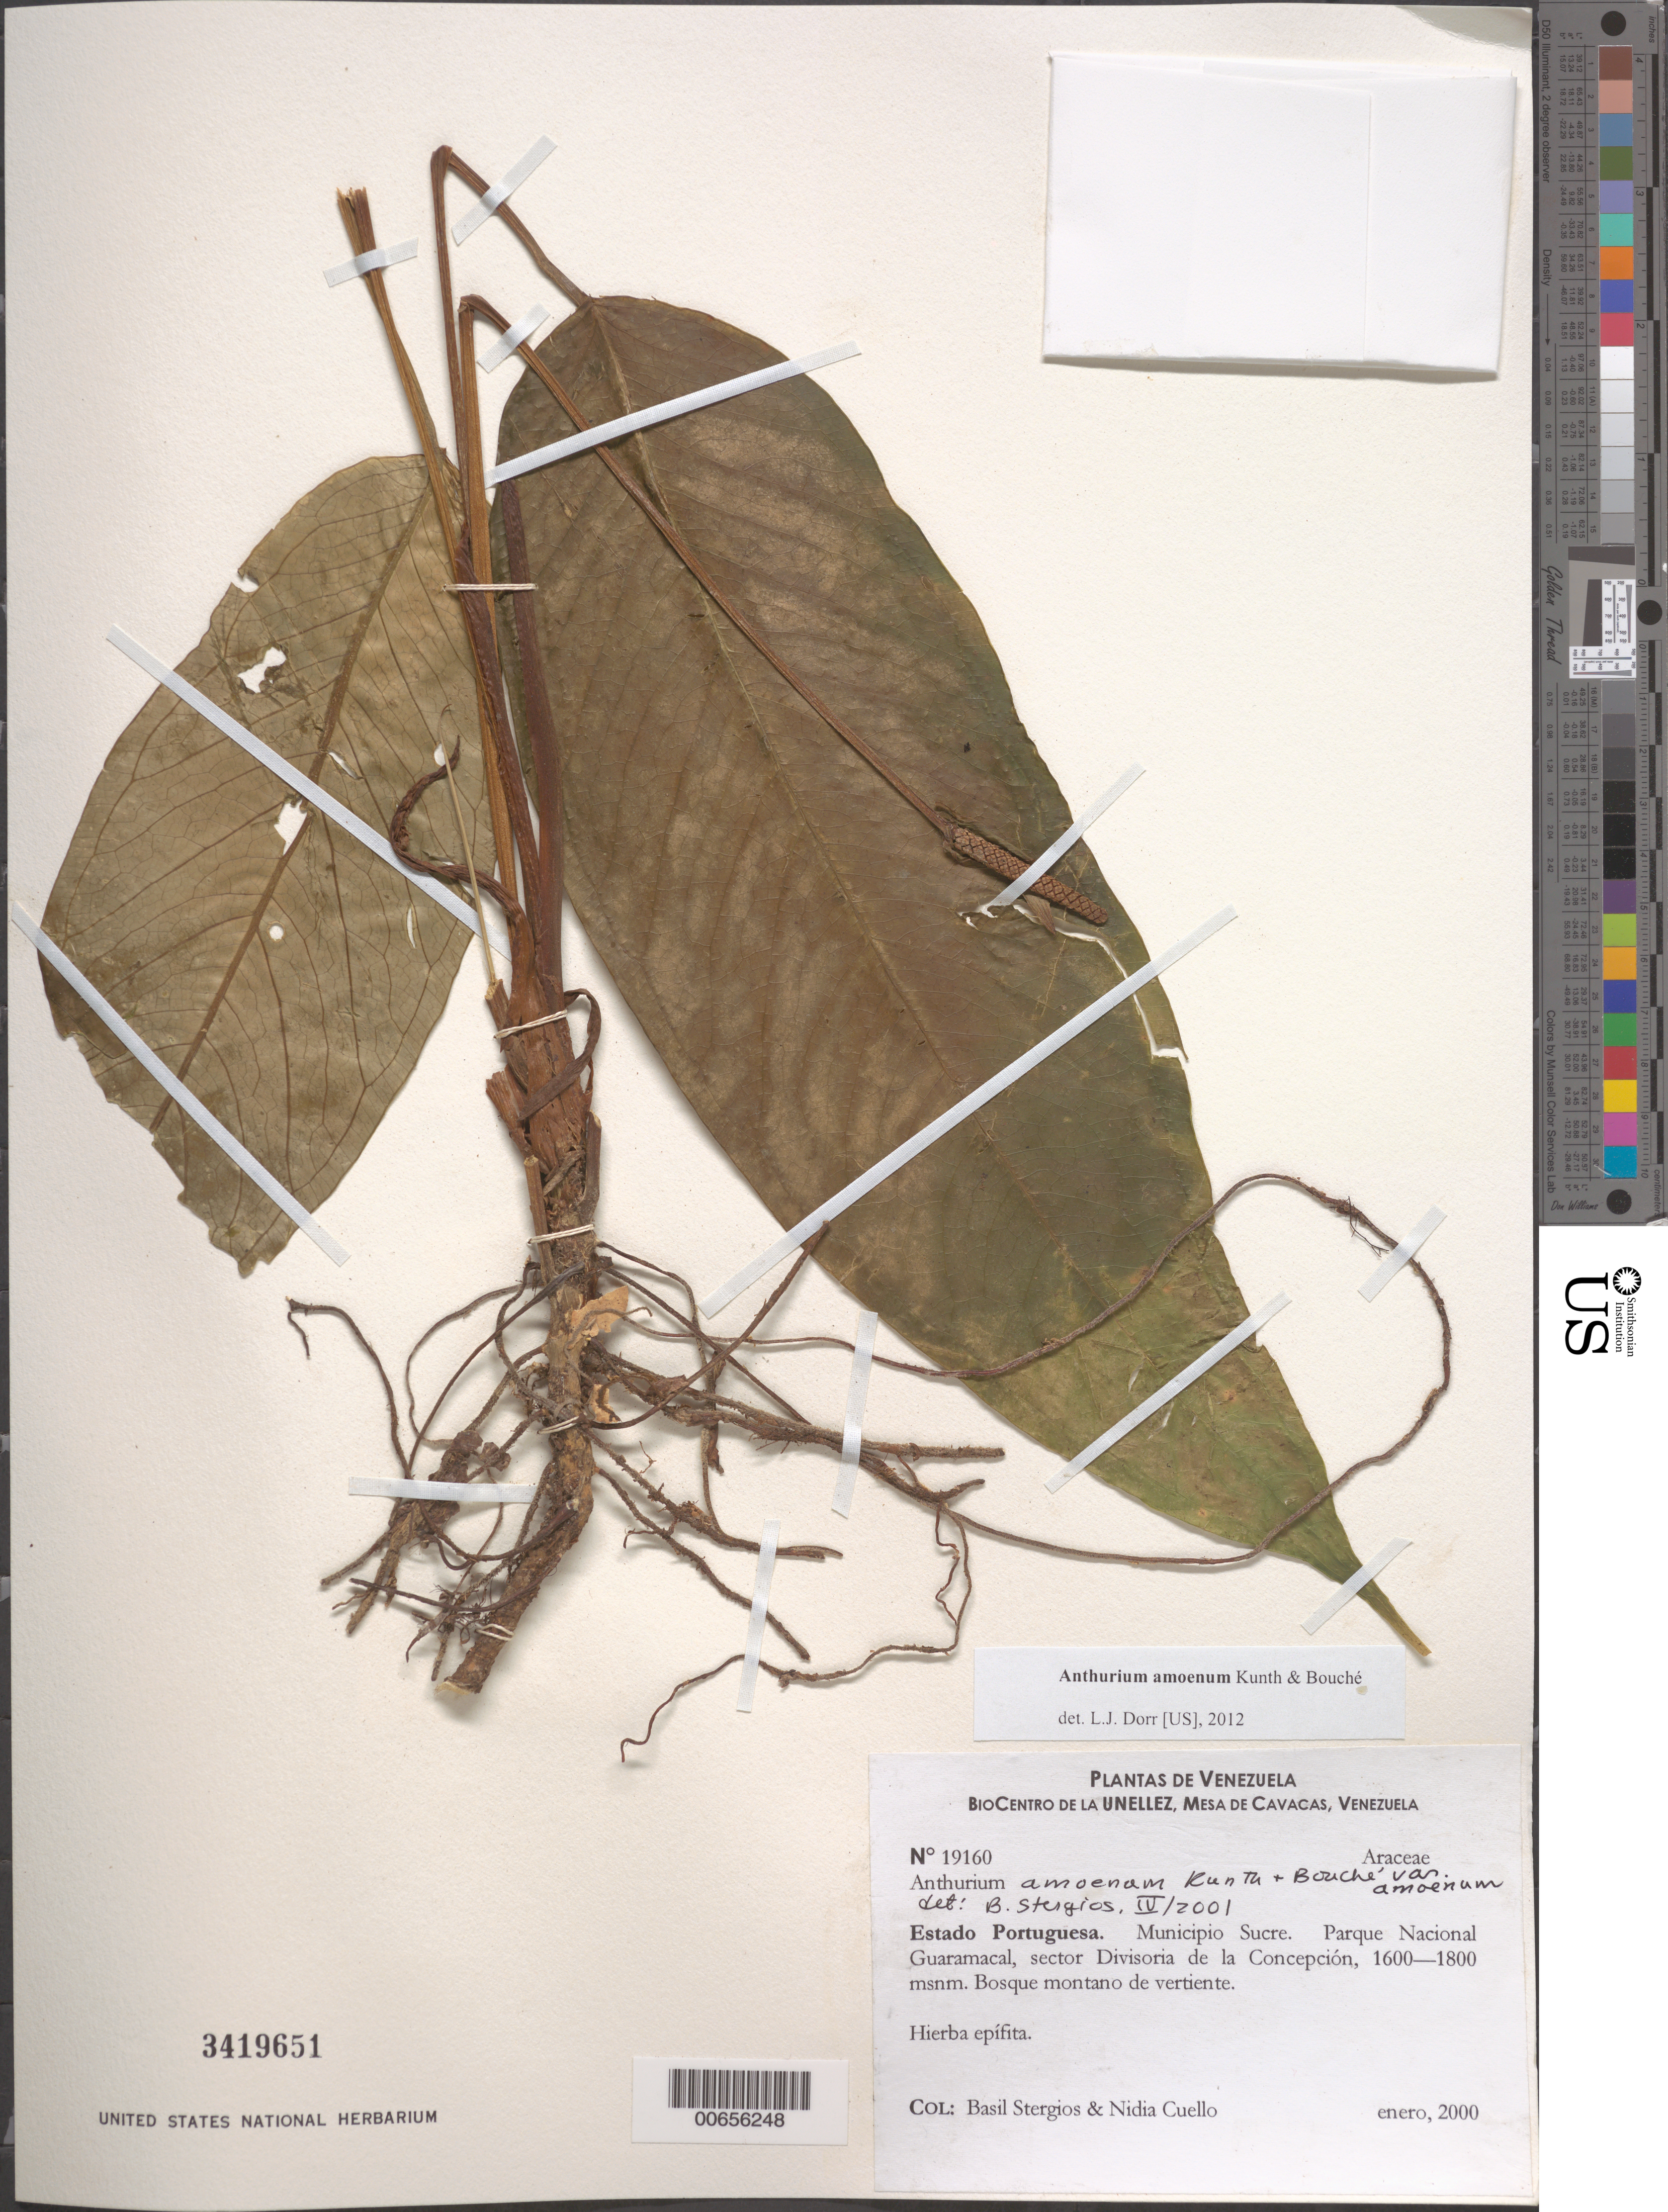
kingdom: Plantae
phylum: Tracheophyta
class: Liliopsida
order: Alismatales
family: Araceae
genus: Anthurium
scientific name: Anthurium amoenum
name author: Kunth & C.D. Bouché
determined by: Dorr, L. J., (BOT), Smithsonian Institution - National Museum of Natural History (UNITED STATES)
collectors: B. G. Stergios & N. L. Cuello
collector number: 19160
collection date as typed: Jan 2000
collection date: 2000-01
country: Venezuela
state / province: Portuguesa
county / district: Sucre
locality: Parque Nacional Guaramacal. Sector La Divisoria de la Concepción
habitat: Bosques montano de vertiente.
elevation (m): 1600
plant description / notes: PORT, US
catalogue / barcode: US 3419651